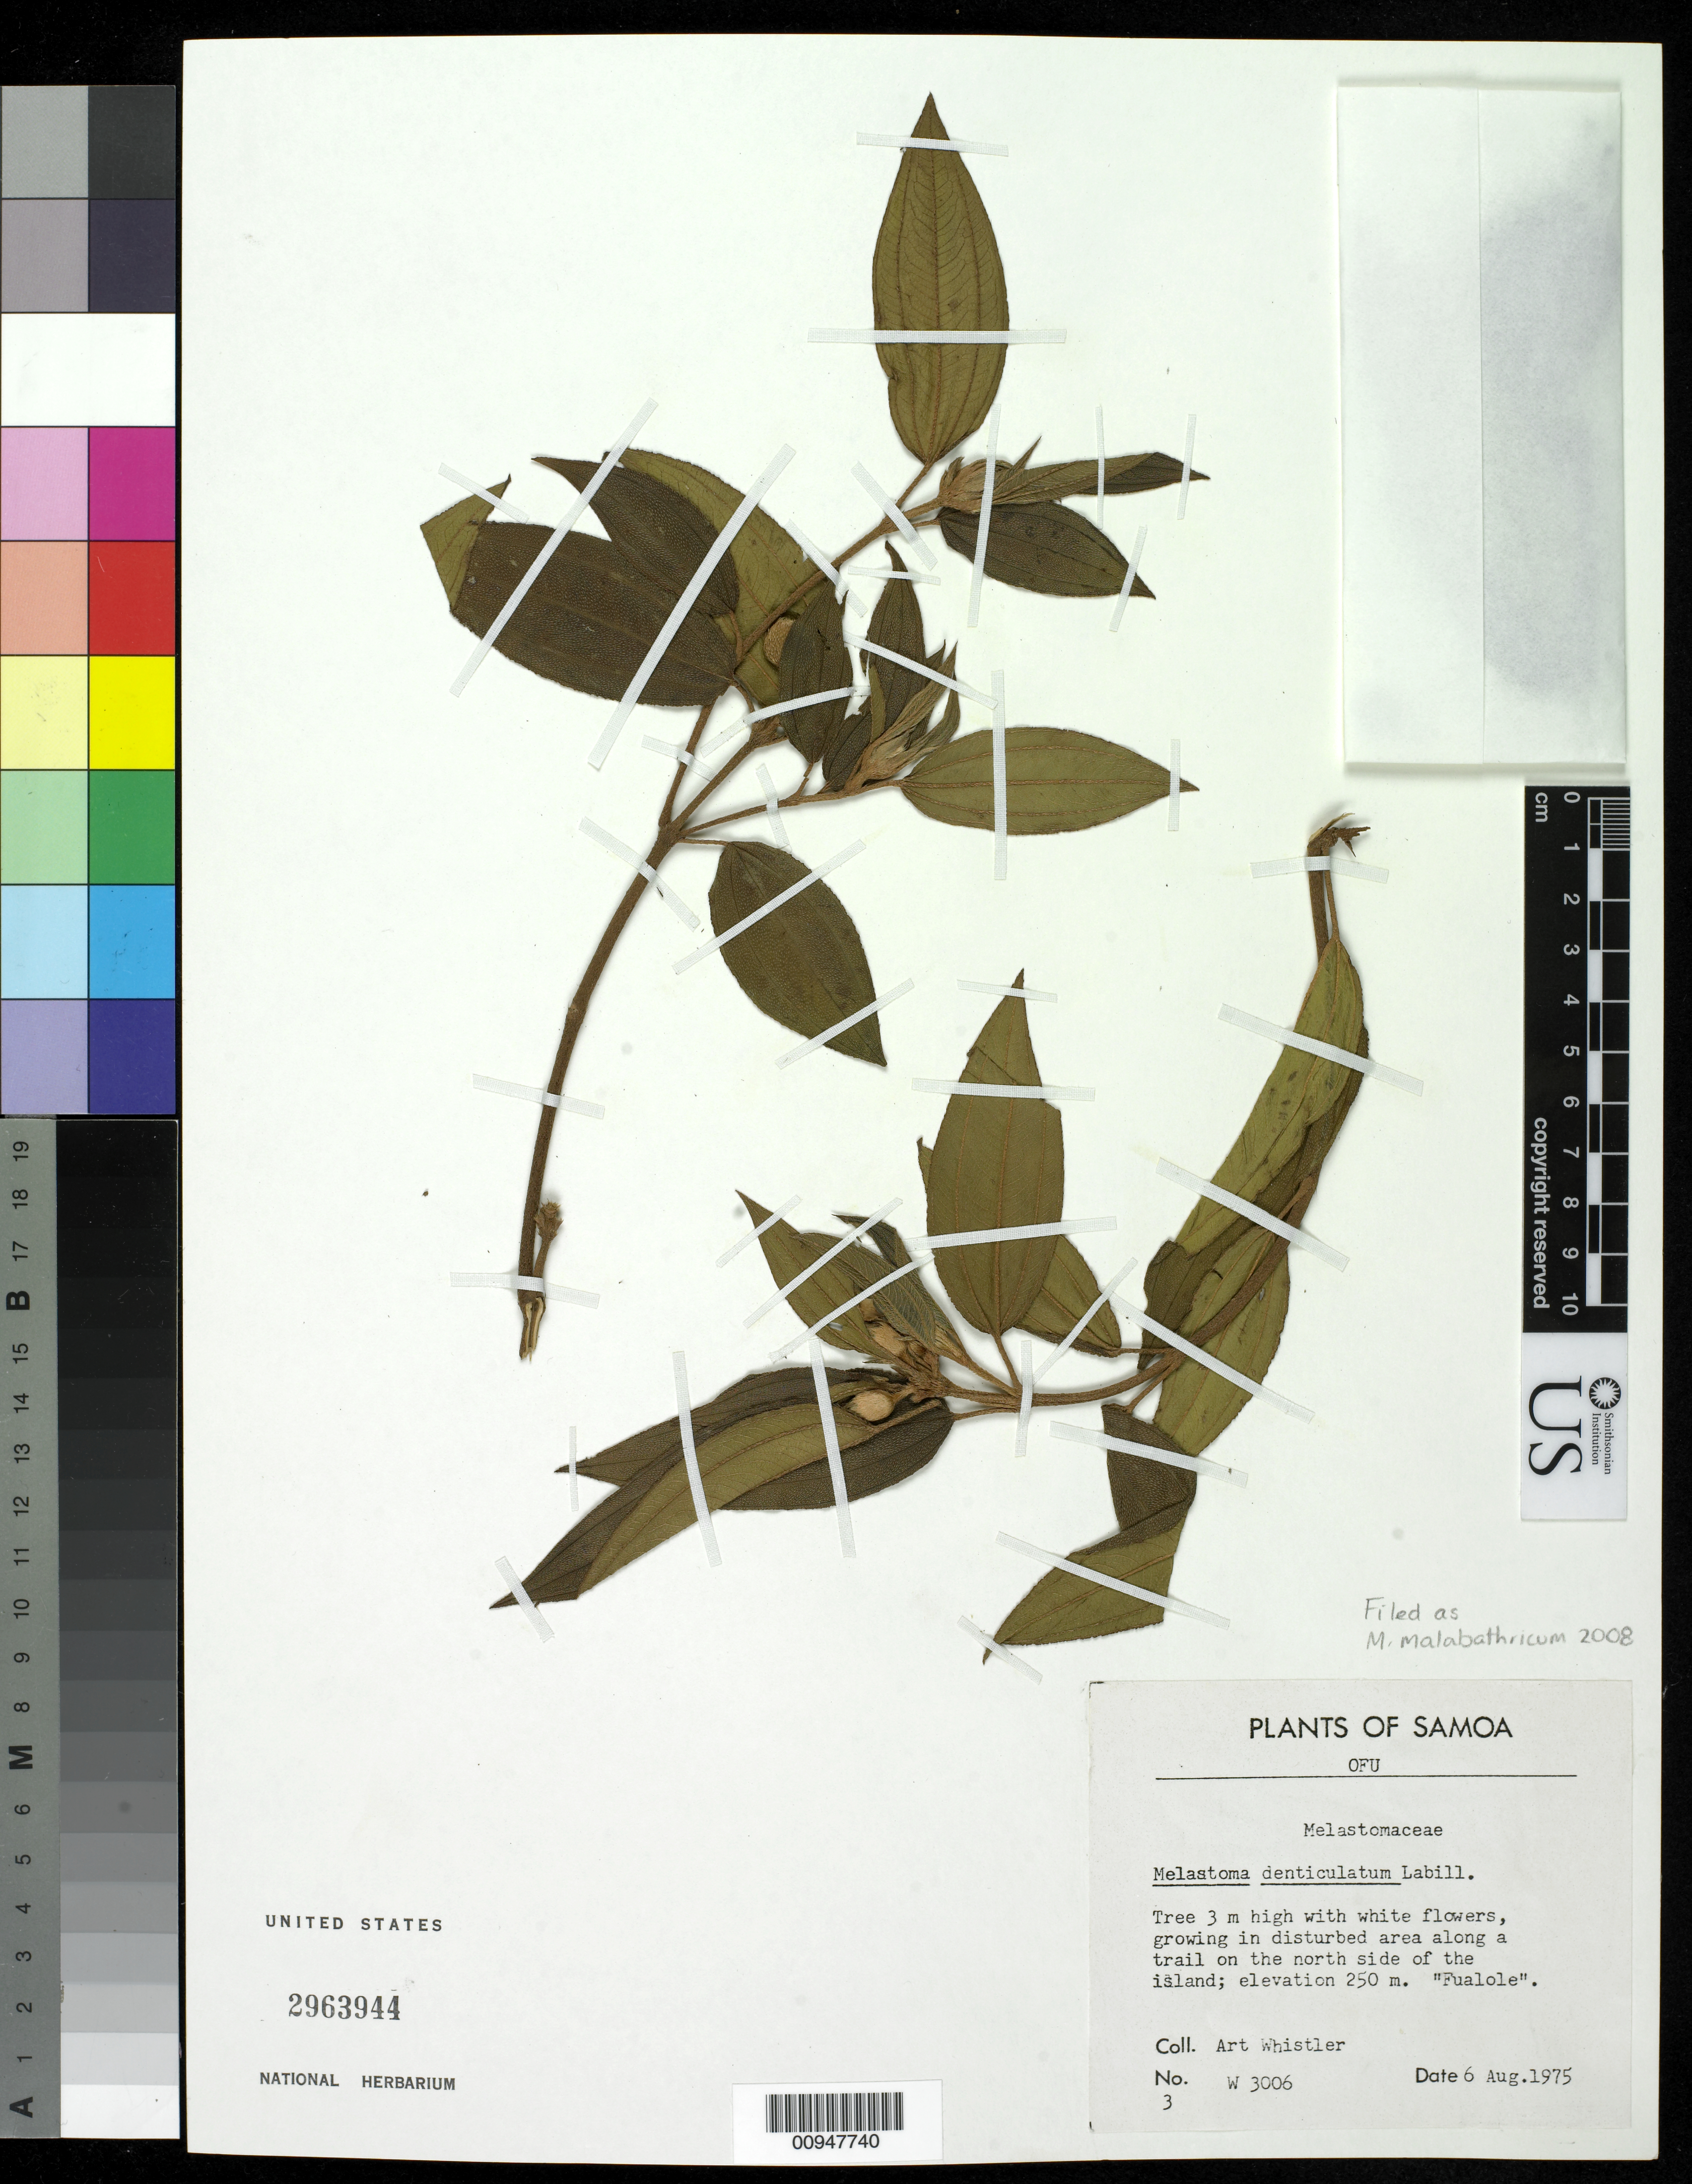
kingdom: Plantae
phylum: Tracheophyta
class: Magnoliopsida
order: Myrtales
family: Melastomataceae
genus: Melastoma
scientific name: Melastoma malabathricum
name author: L.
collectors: A. Whistler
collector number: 3006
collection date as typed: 06 Aug 1975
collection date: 1975-08-06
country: American Samoa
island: Ofu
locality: North side of the island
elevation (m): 250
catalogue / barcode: US 2963944